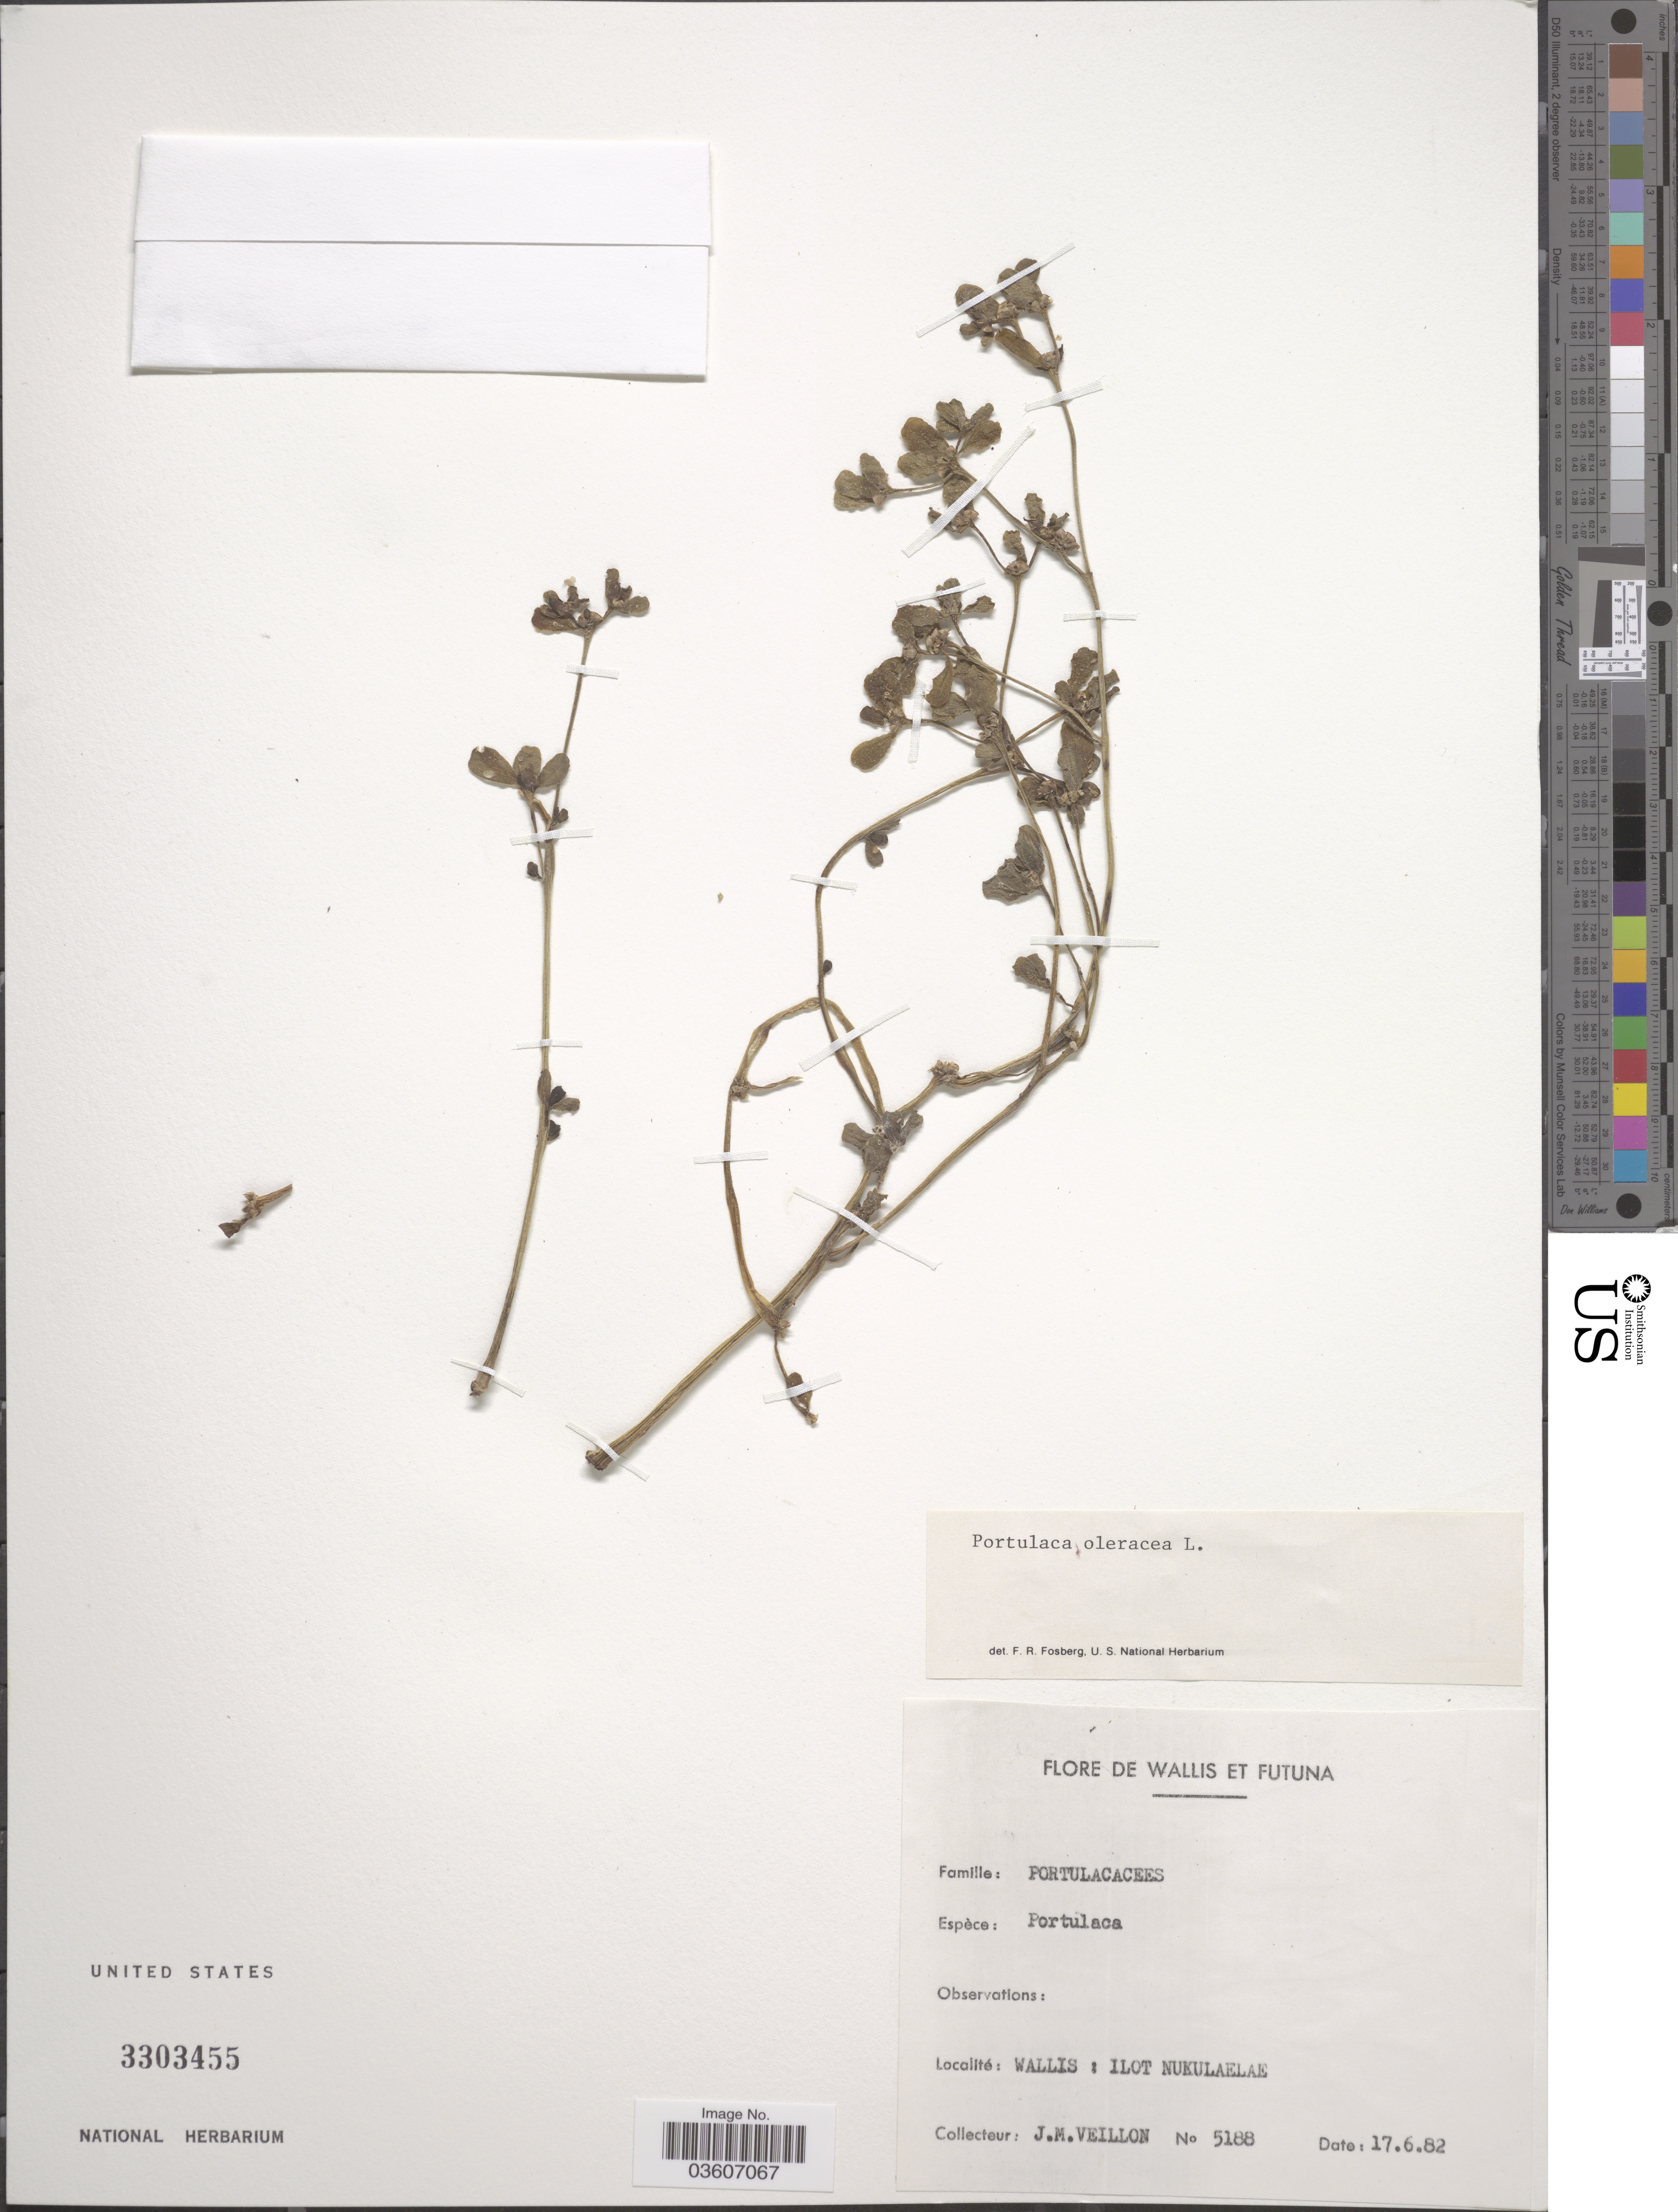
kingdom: Plantae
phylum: Tracheophyta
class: Magnoliopsida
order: Caryophyllales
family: Portulacaceae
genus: Portulaca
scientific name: Portulaca oleracea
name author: L.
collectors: J. Veillon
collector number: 5188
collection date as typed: Transcribed d/m/y: 17/6/82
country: Wallis and Futuna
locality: Wallis: Ilot Nukulaelae.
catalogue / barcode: US 3303455